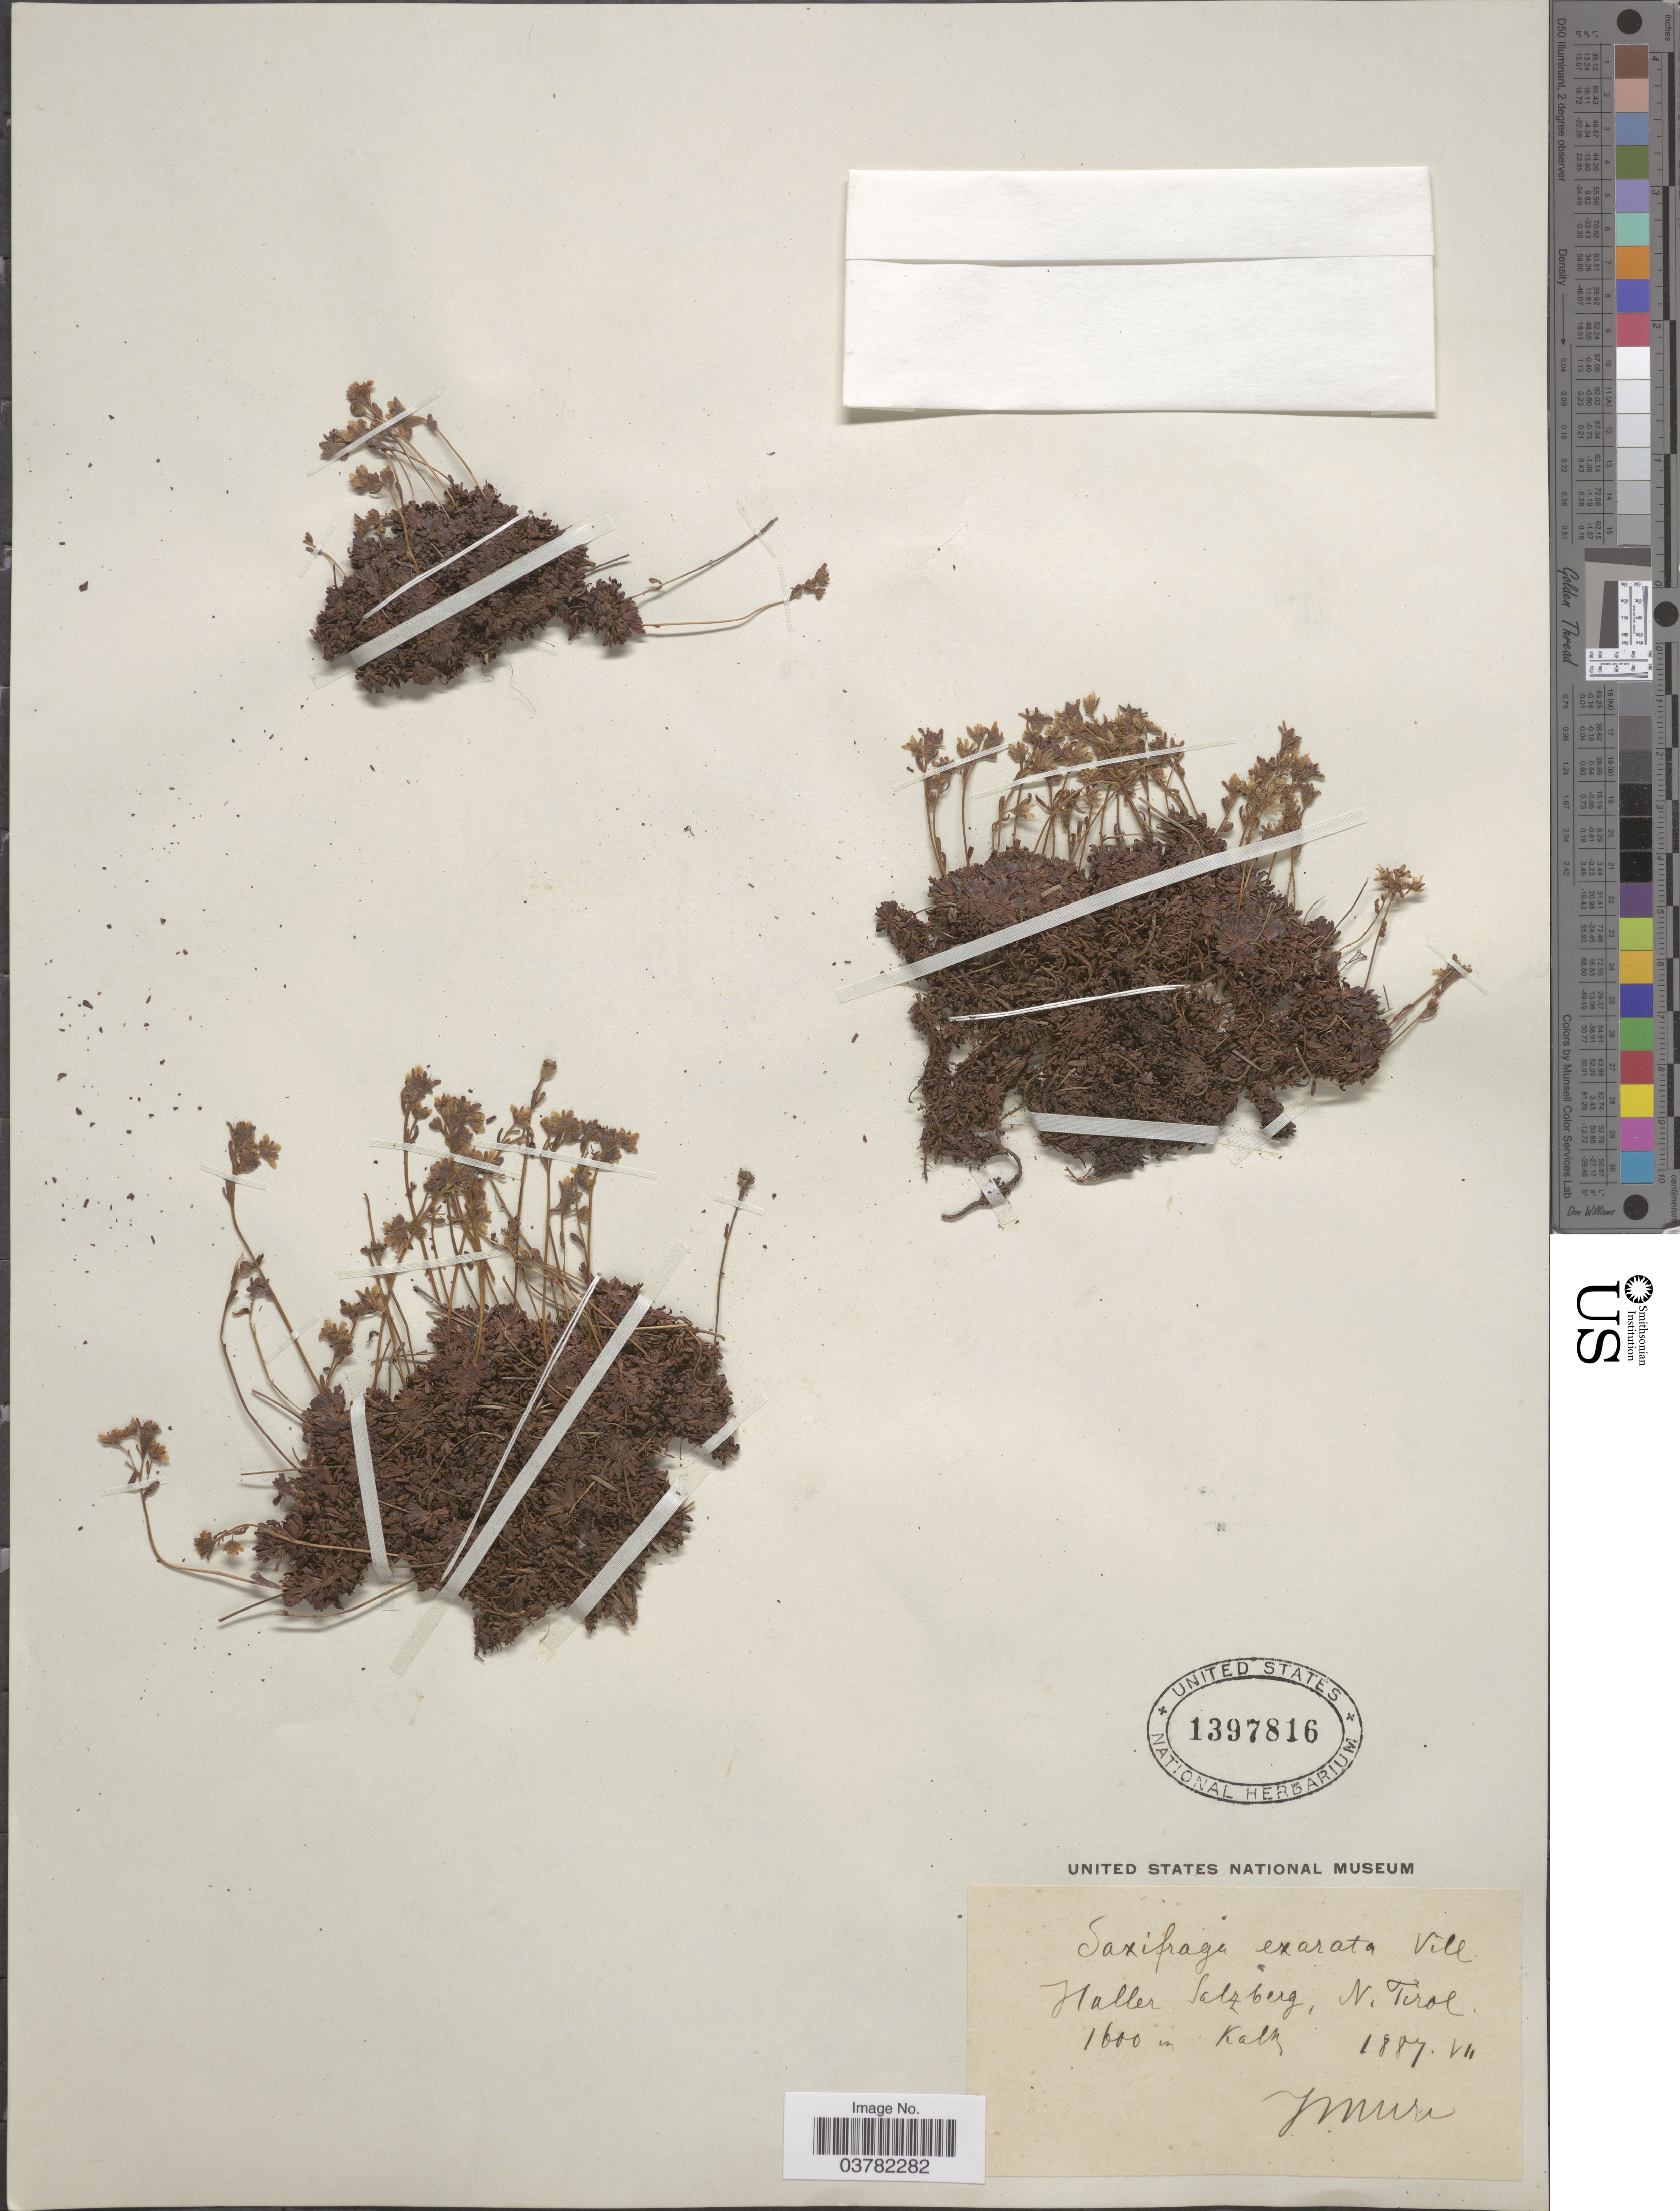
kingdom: Plantae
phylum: Tracheophyta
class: Magnoliopsida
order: Saxifragales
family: Saxifragaceae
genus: Saxifraga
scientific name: Saxifraga exarata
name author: Vill.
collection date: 1887-07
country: Austria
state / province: Salzburg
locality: Haller Salzberg, N. Tirol.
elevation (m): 1600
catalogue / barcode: US 1397816